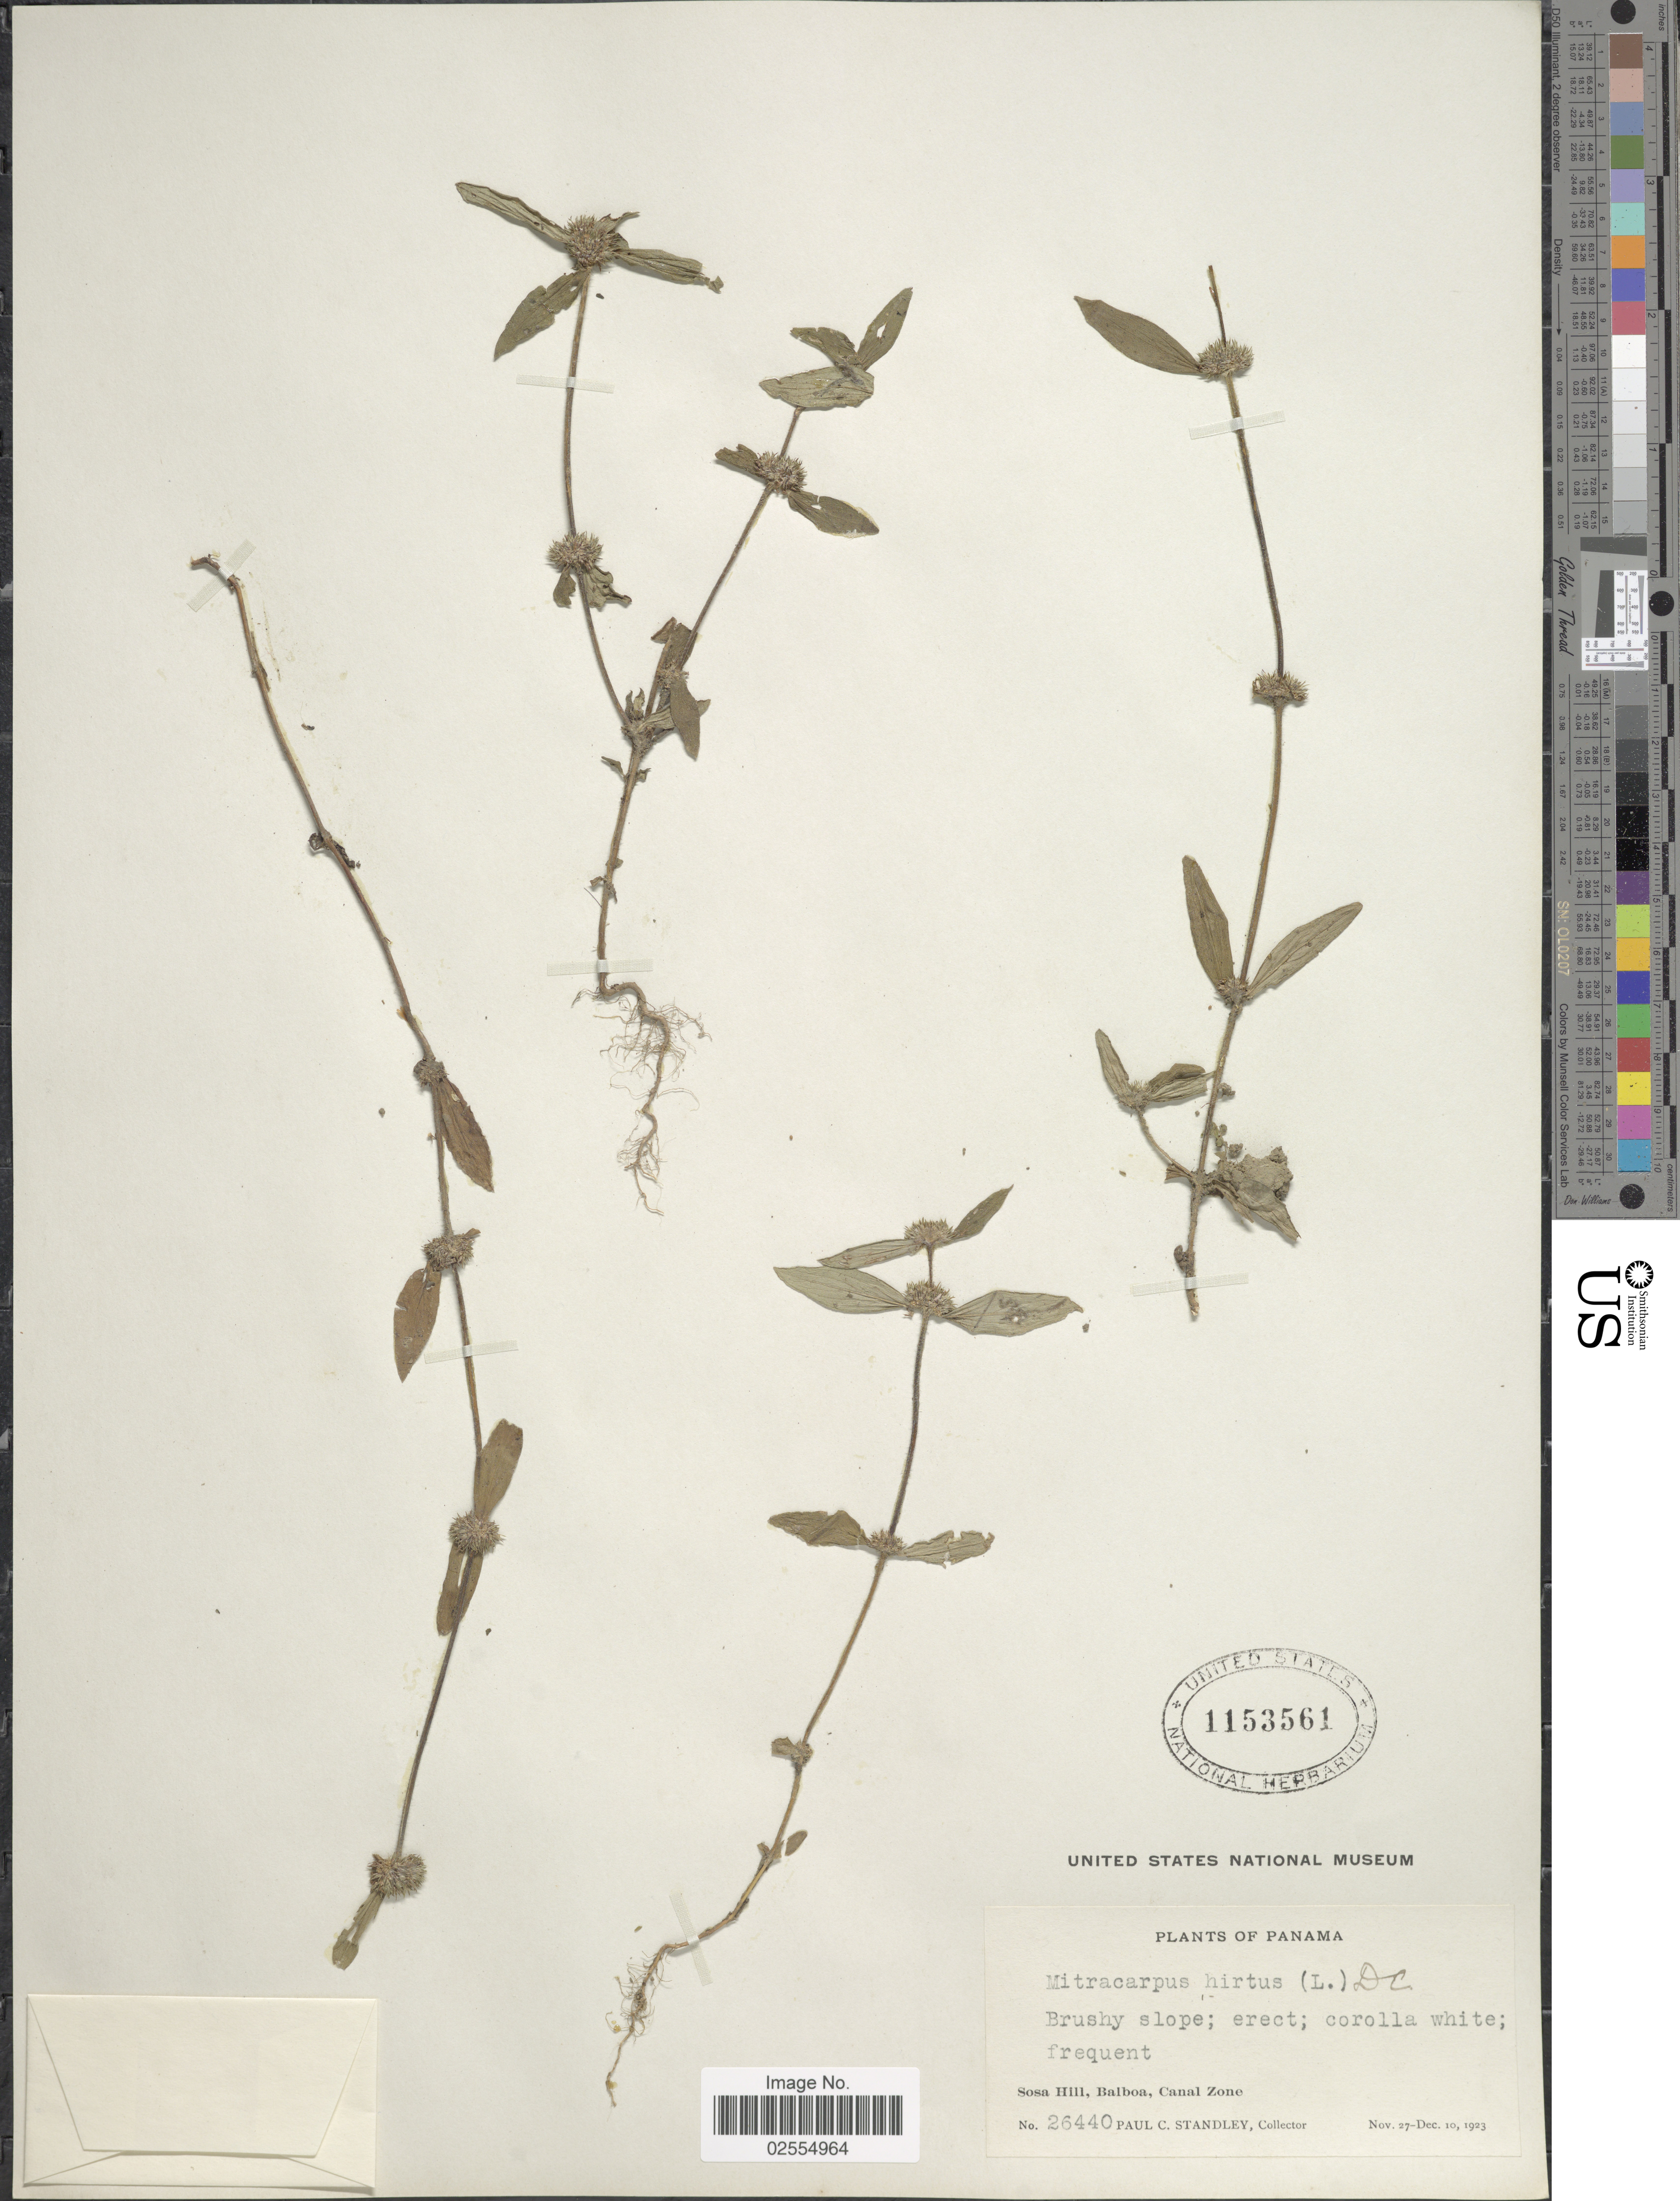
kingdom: Plantae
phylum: Tracheophyta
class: Magnoliopsida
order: Gentianales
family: Rubiaceae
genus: Mitracarpus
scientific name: Mitracarpus hirtus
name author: (L.) DC.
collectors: P. C. Standley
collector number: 26440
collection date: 1923-11-27/1923-12-10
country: Panama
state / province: Colón / Panamá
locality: Sosa Hill, Balboa, Canal Zone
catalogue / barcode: US 1153561